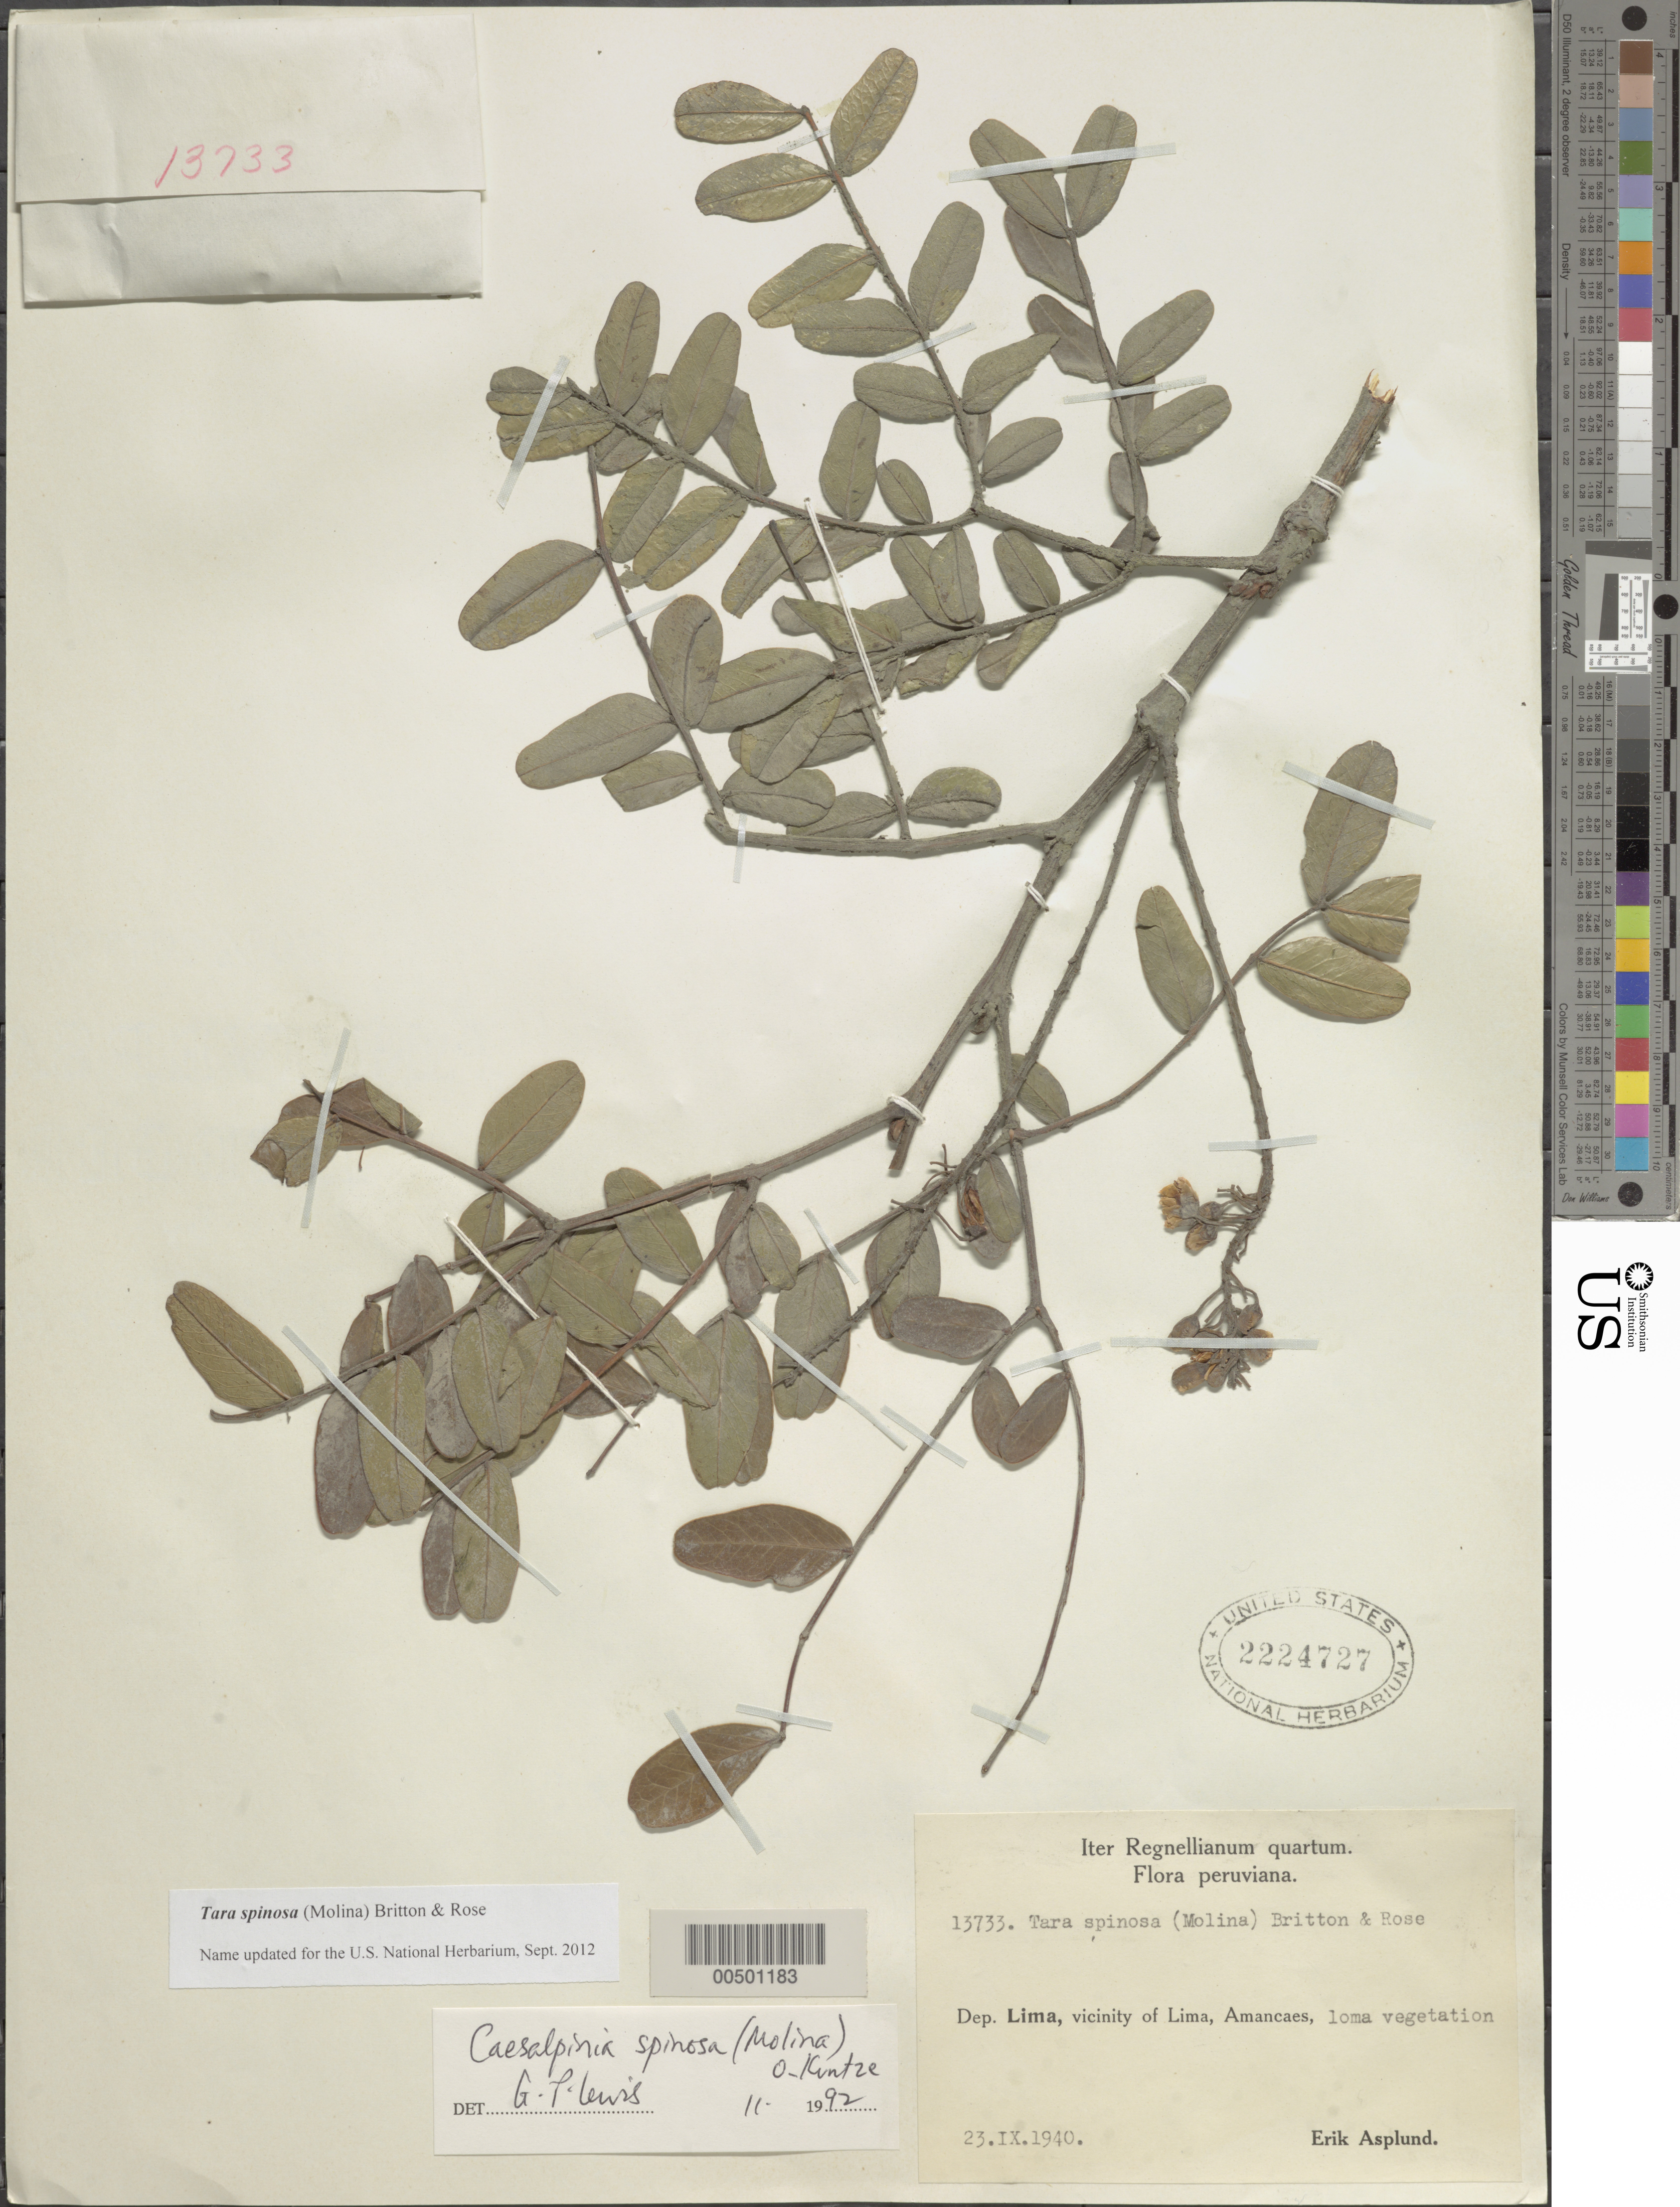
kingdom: Plantae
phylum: Tracheophyta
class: Magnoliopsida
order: Fabales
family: Fabaceae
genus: Tara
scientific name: Tara spinosa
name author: (Molina) Britton & Rose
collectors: E. Asplund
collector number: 13733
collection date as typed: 23 Sep 1940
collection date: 1940-09-23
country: Peru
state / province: Lima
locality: Vicinity of lima, amancaes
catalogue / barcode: US 2224727